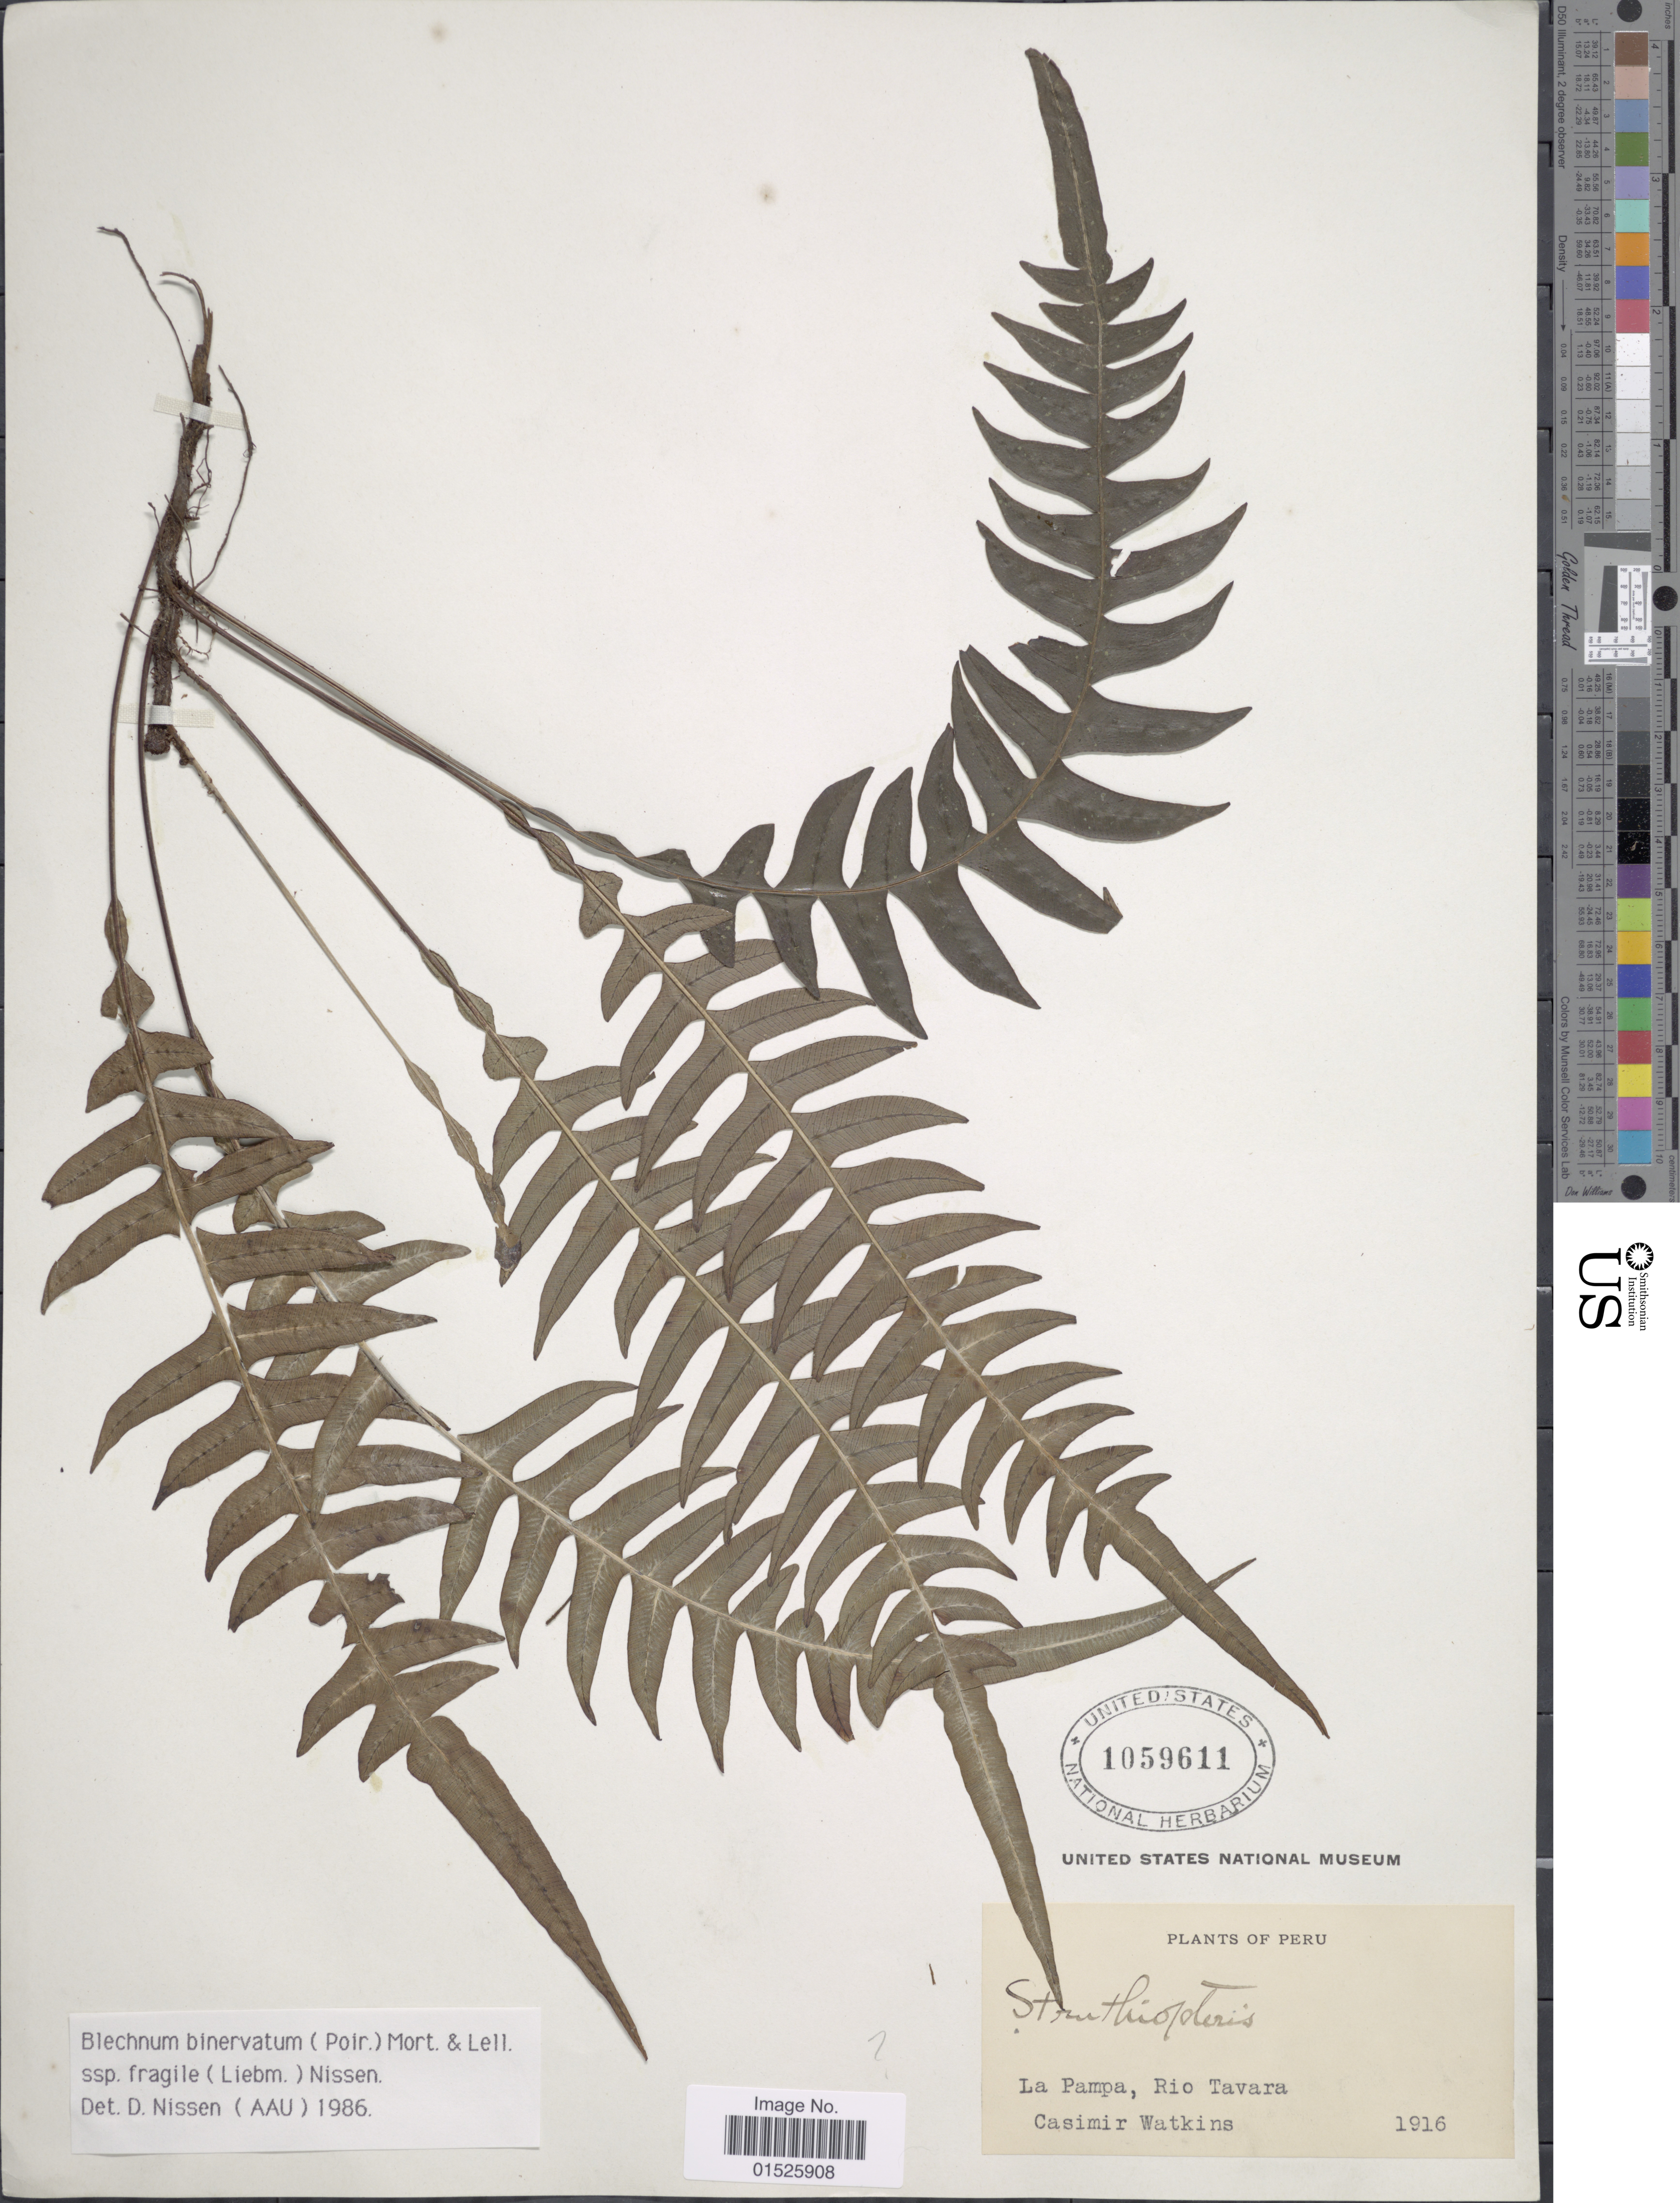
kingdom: Plantae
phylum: Tracheophyta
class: Polypodiopsida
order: Polypodiales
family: Blechnaceae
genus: Blechnum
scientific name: Blechnum fragile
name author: (Liebm.) C.V. Morton & Lellinger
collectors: C. Watkins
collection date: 1916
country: Peru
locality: La Pampa, Rio Tavara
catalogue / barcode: US 1059611